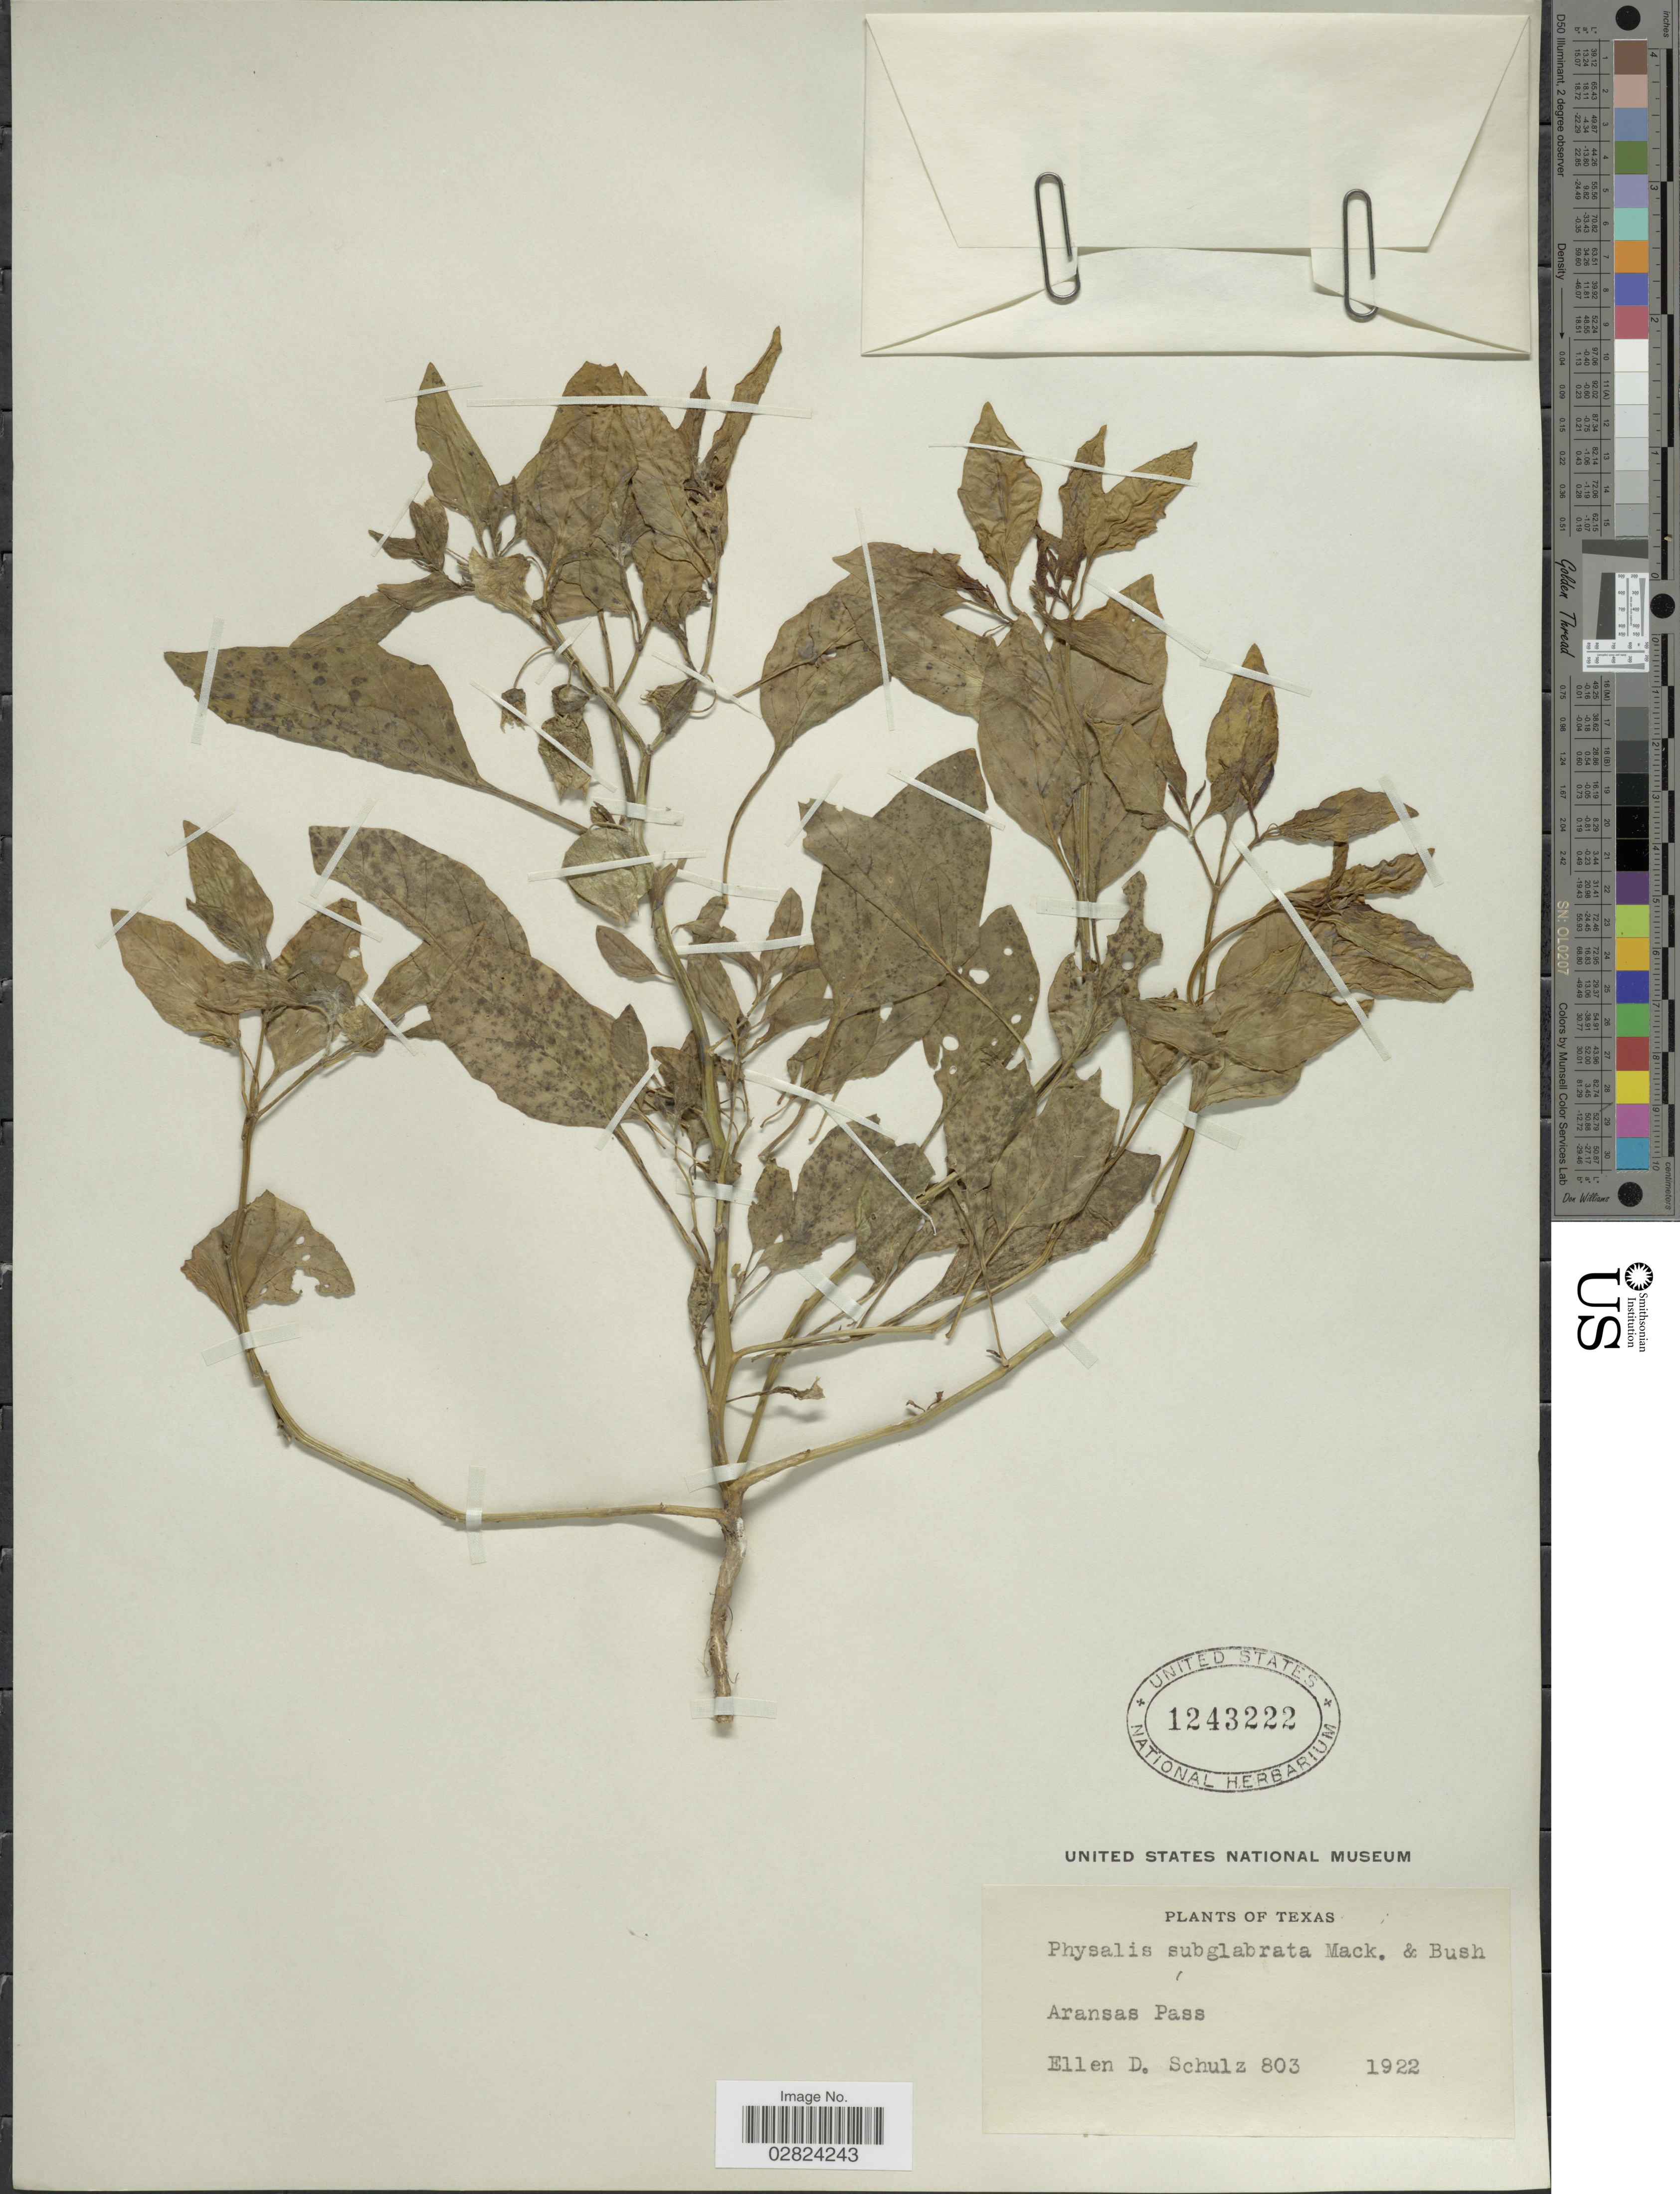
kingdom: Plantae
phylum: Tracheophyta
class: Magnoliopsida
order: Solanales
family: Solanaceae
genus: Physalis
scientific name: Physalis subglabrata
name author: Mack. & Bush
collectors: E. D. Schulz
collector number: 803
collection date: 1922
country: United States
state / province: Texas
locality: Aransas Pass.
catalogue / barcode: US 1243222